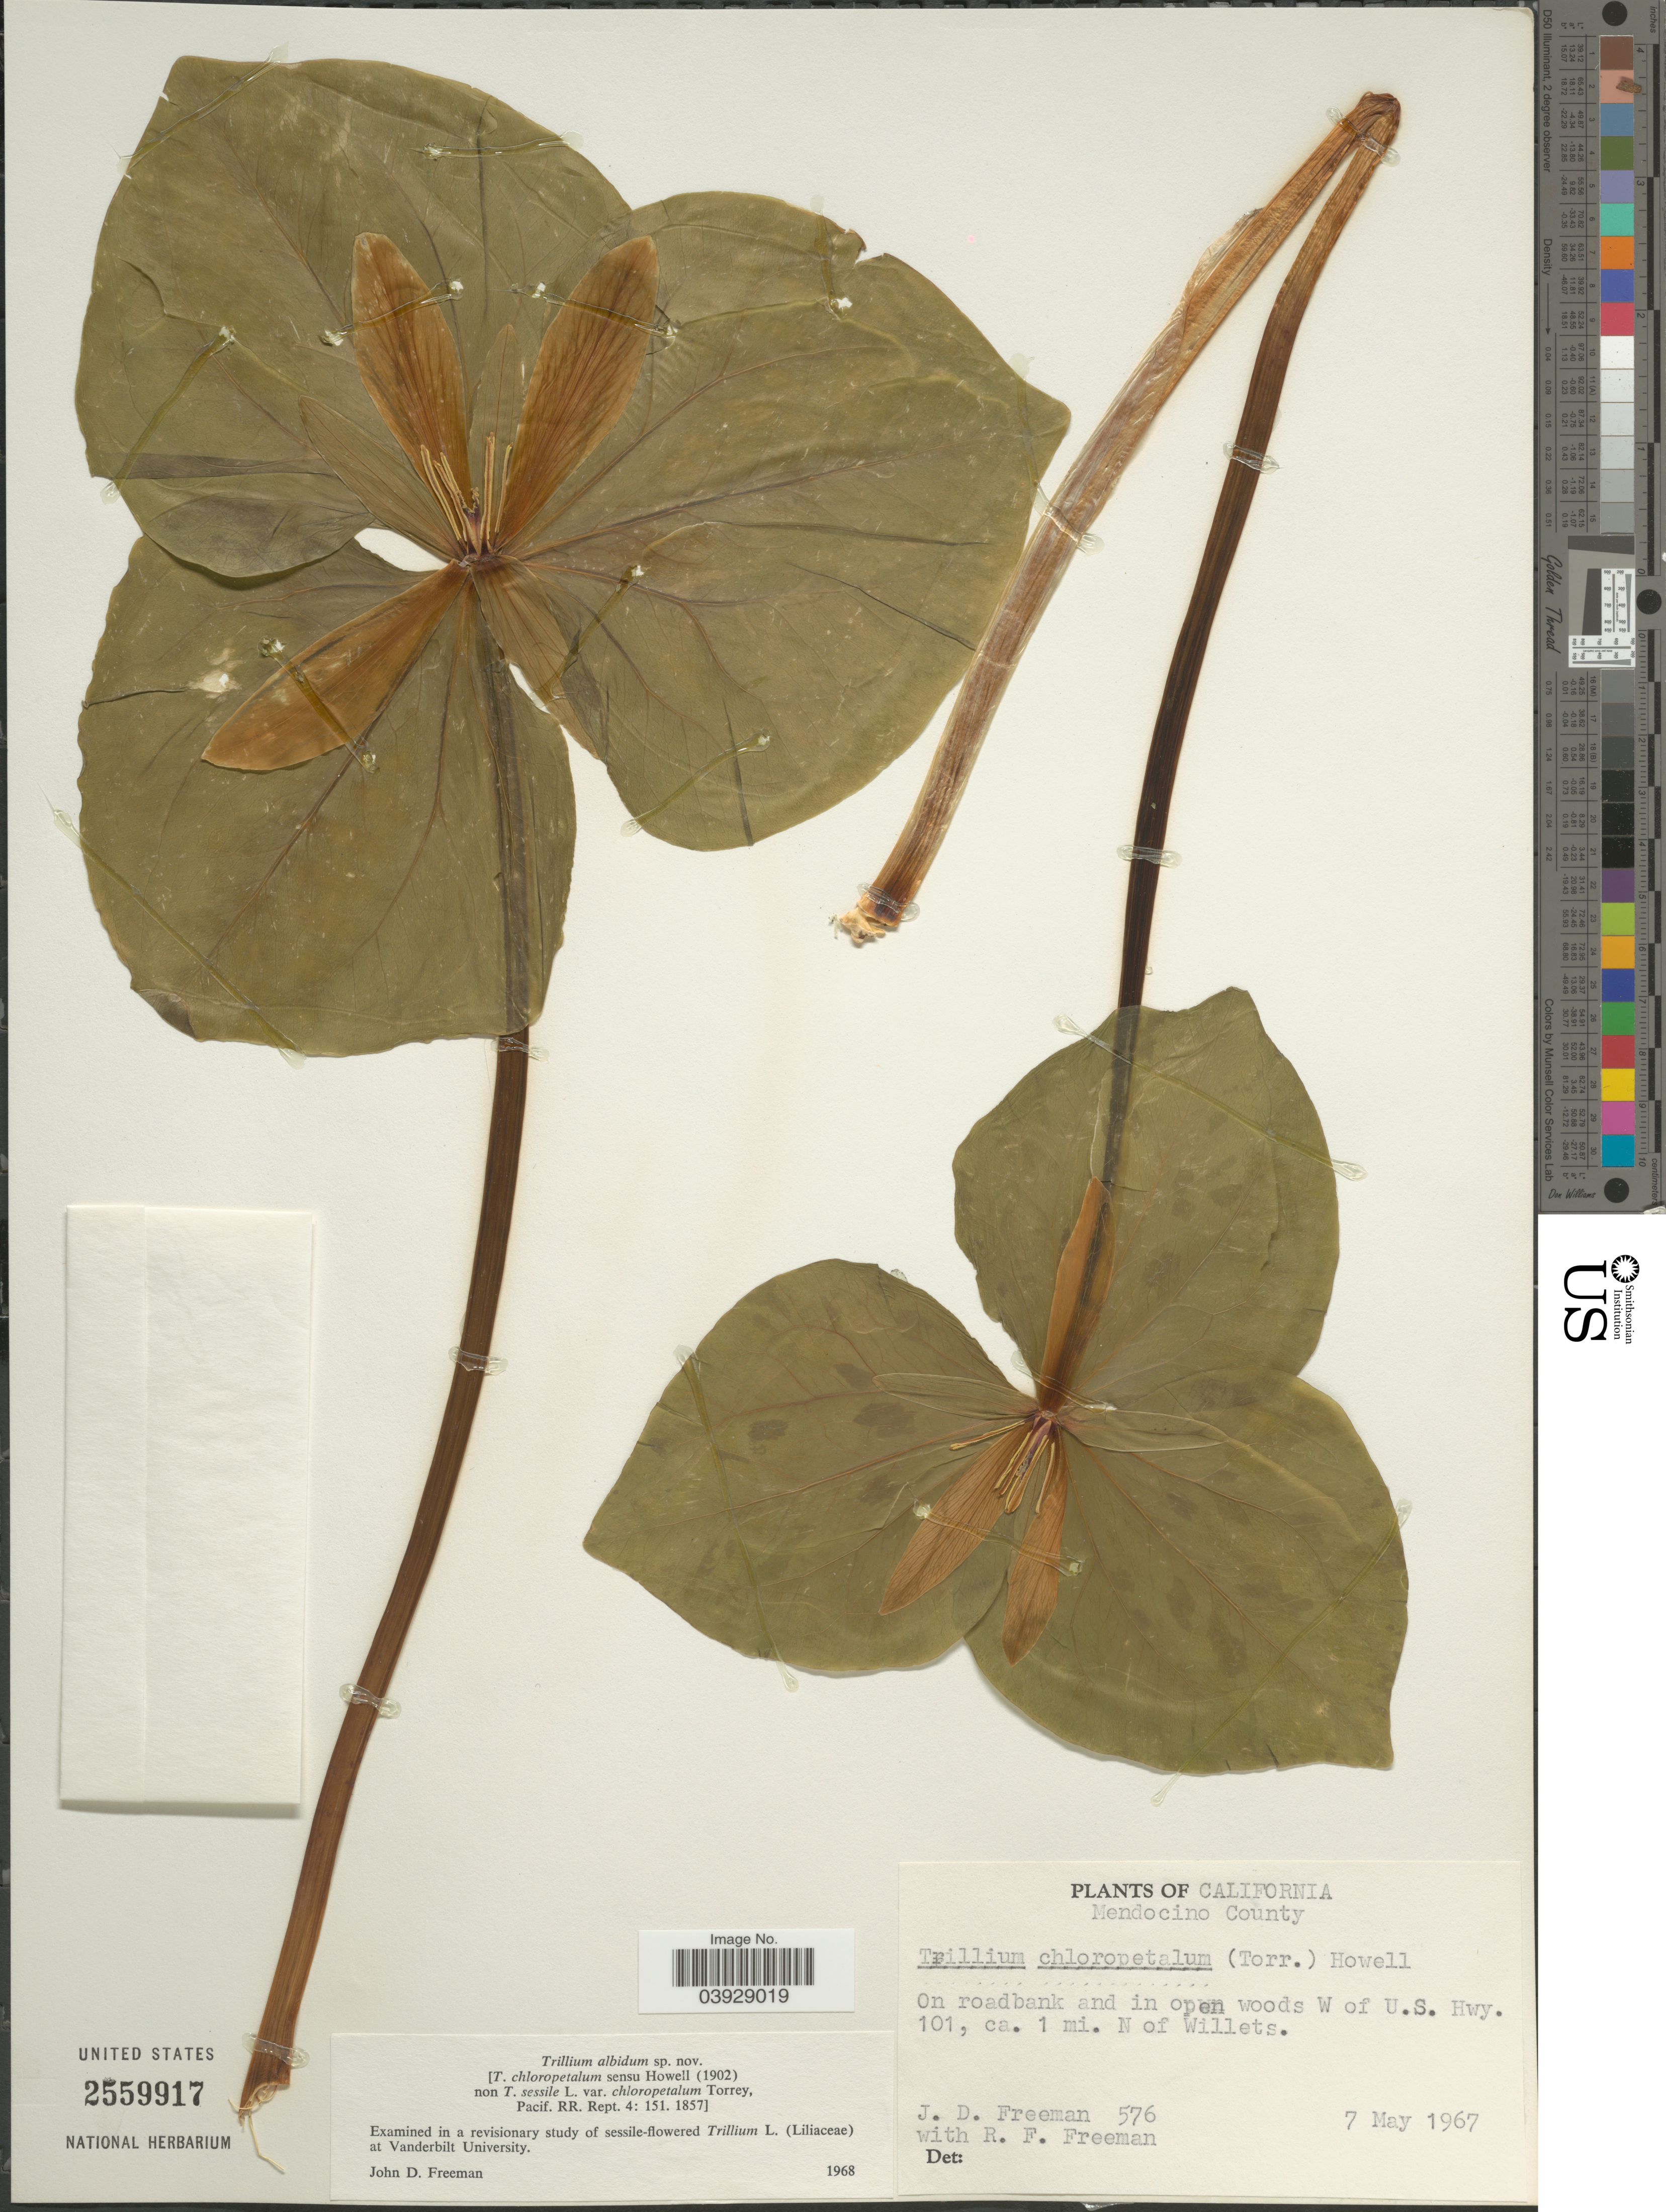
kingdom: Plantae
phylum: Tracheophyta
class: Liliopsida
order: Liliales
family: Melanthiaceae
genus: Trillium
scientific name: Trillium albidum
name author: J. D. Freeman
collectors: J. Freeman & R. Freeman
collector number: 576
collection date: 1967-05-07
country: United States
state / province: California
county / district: Mendocino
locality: Mendocino County. On roadbank and in open woods W of U.S. Hwy. 101, ca. 1 mi. N of Willets.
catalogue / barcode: US 2559917